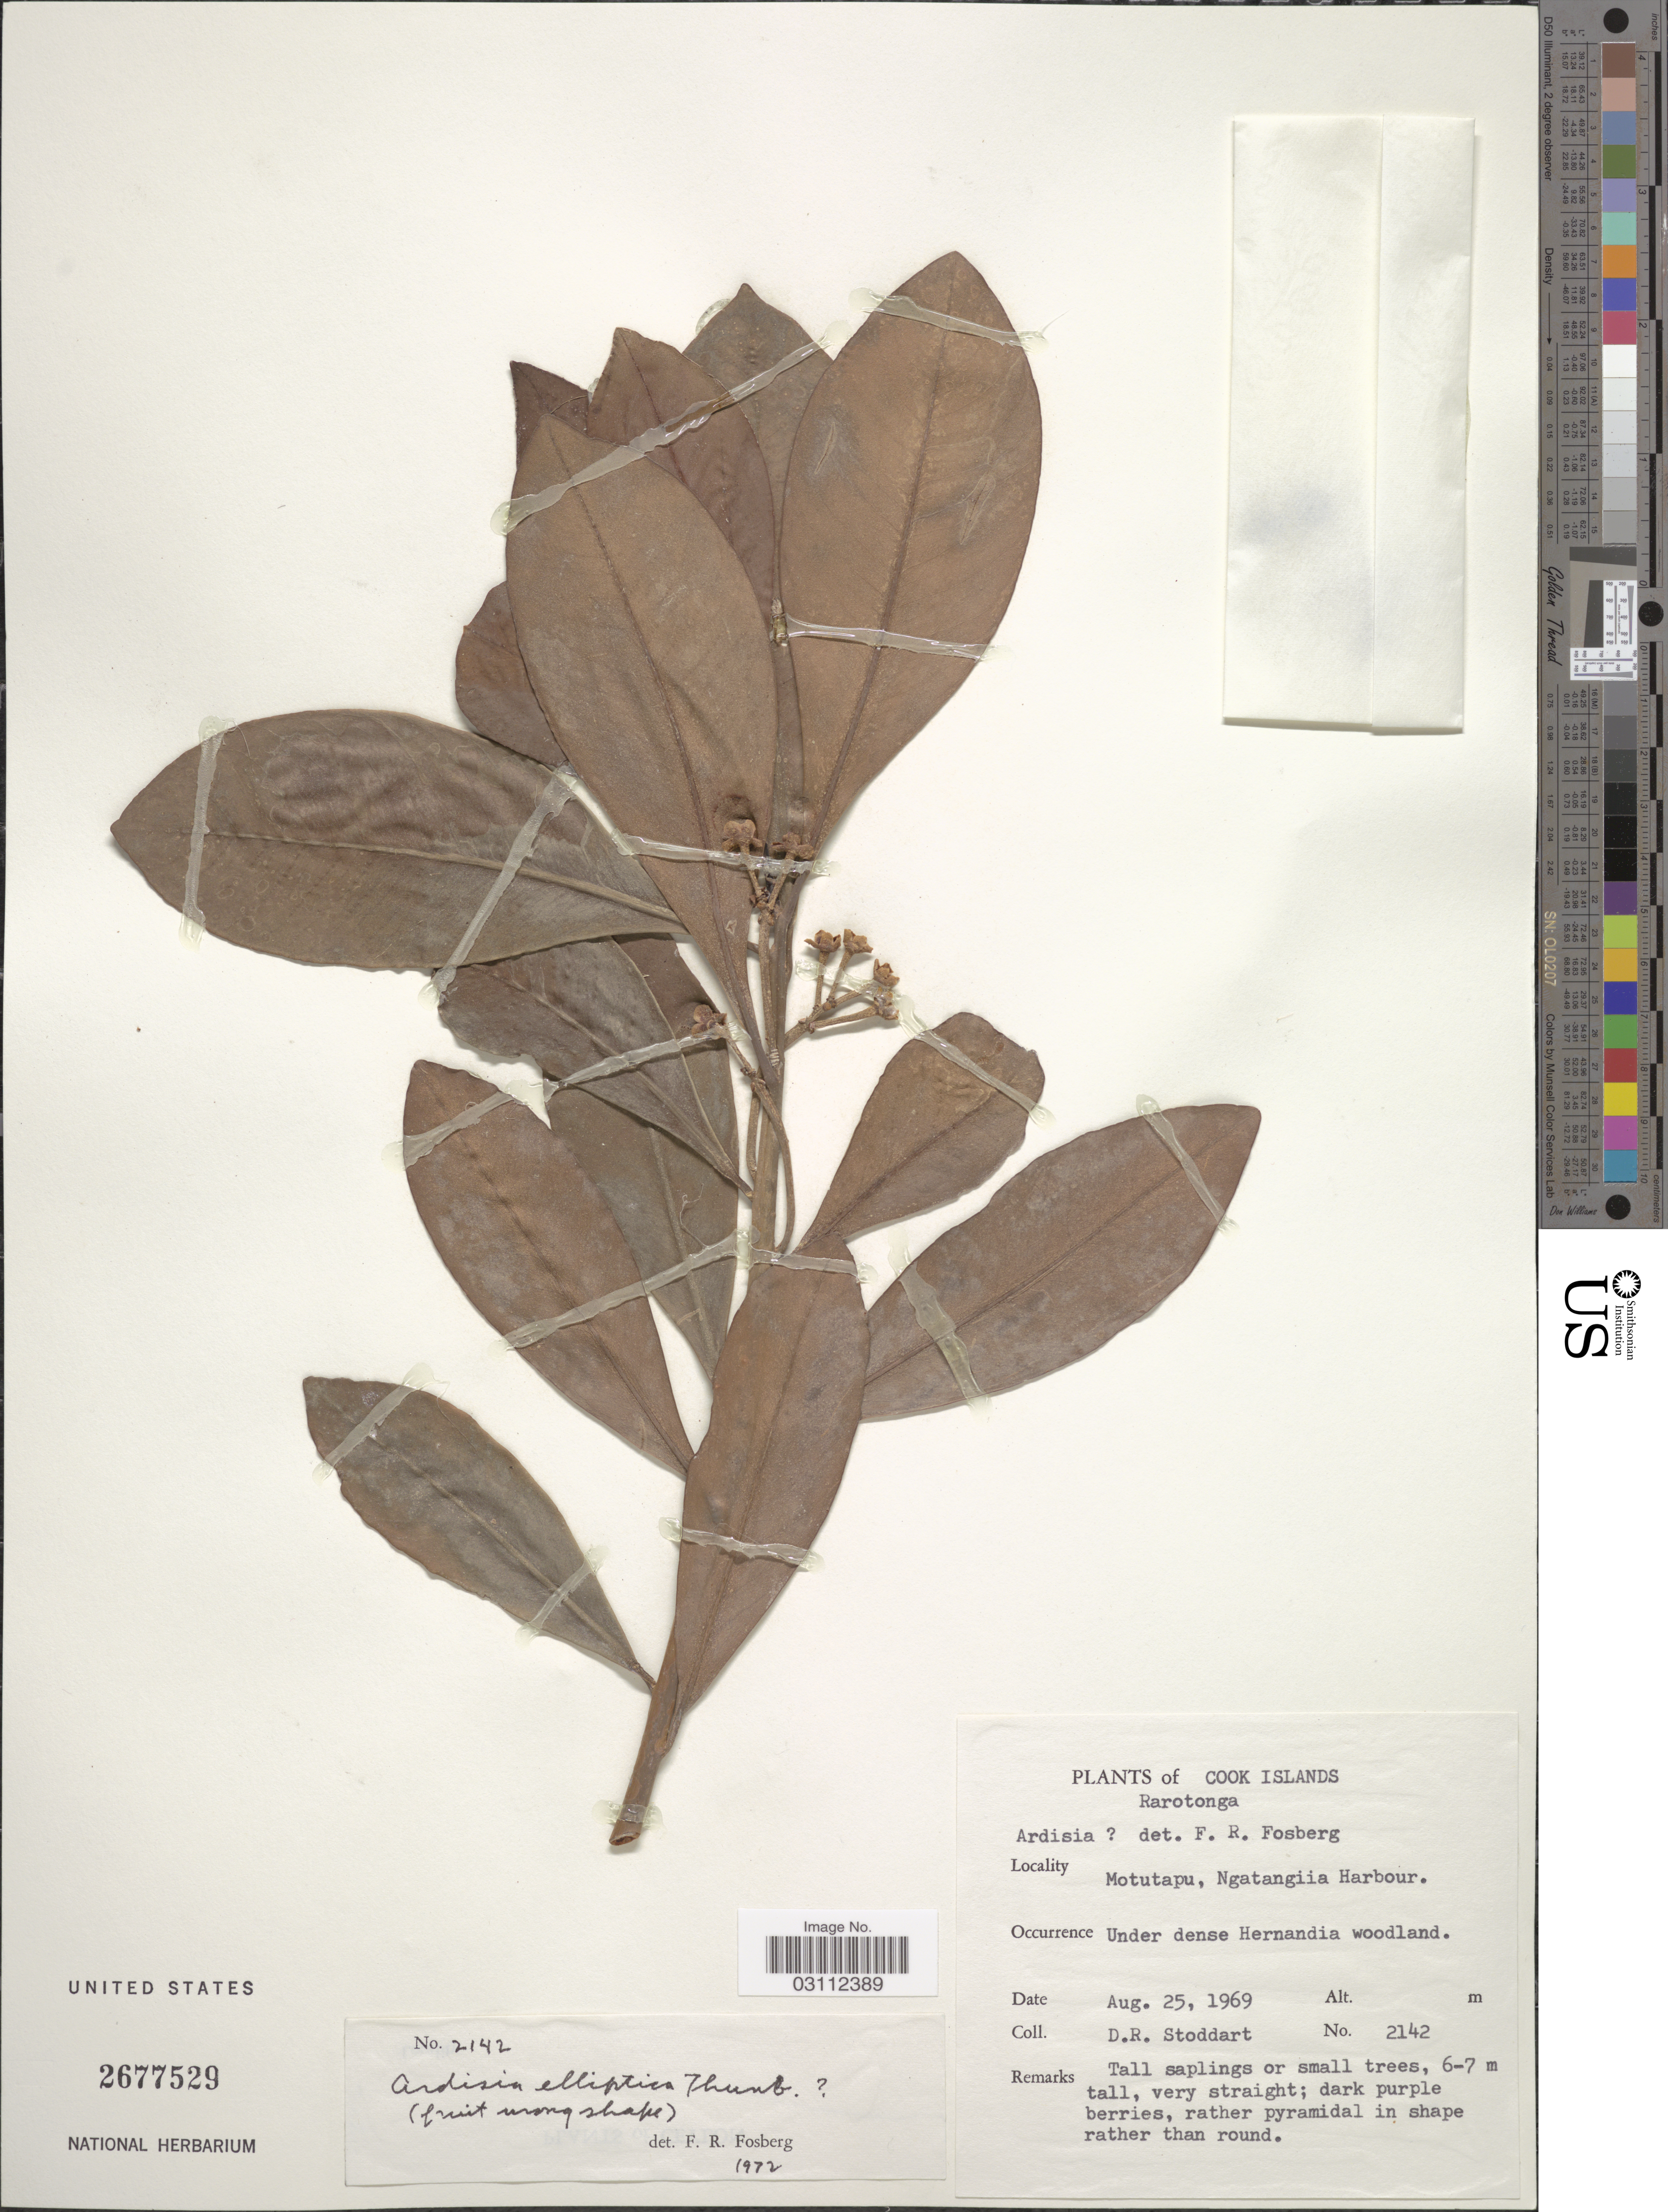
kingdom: Plantae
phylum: Tracheophyta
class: Magnoliopsida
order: Ericales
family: Primulaceae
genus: Ardisia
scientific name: Ardisia elliptica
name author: Thunb.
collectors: D. R. Stoddart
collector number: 2142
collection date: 1969-08-25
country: Cook Islands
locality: Rarotonga. Motutapu, Ngatangiia Harbour.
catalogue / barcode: US 2677529